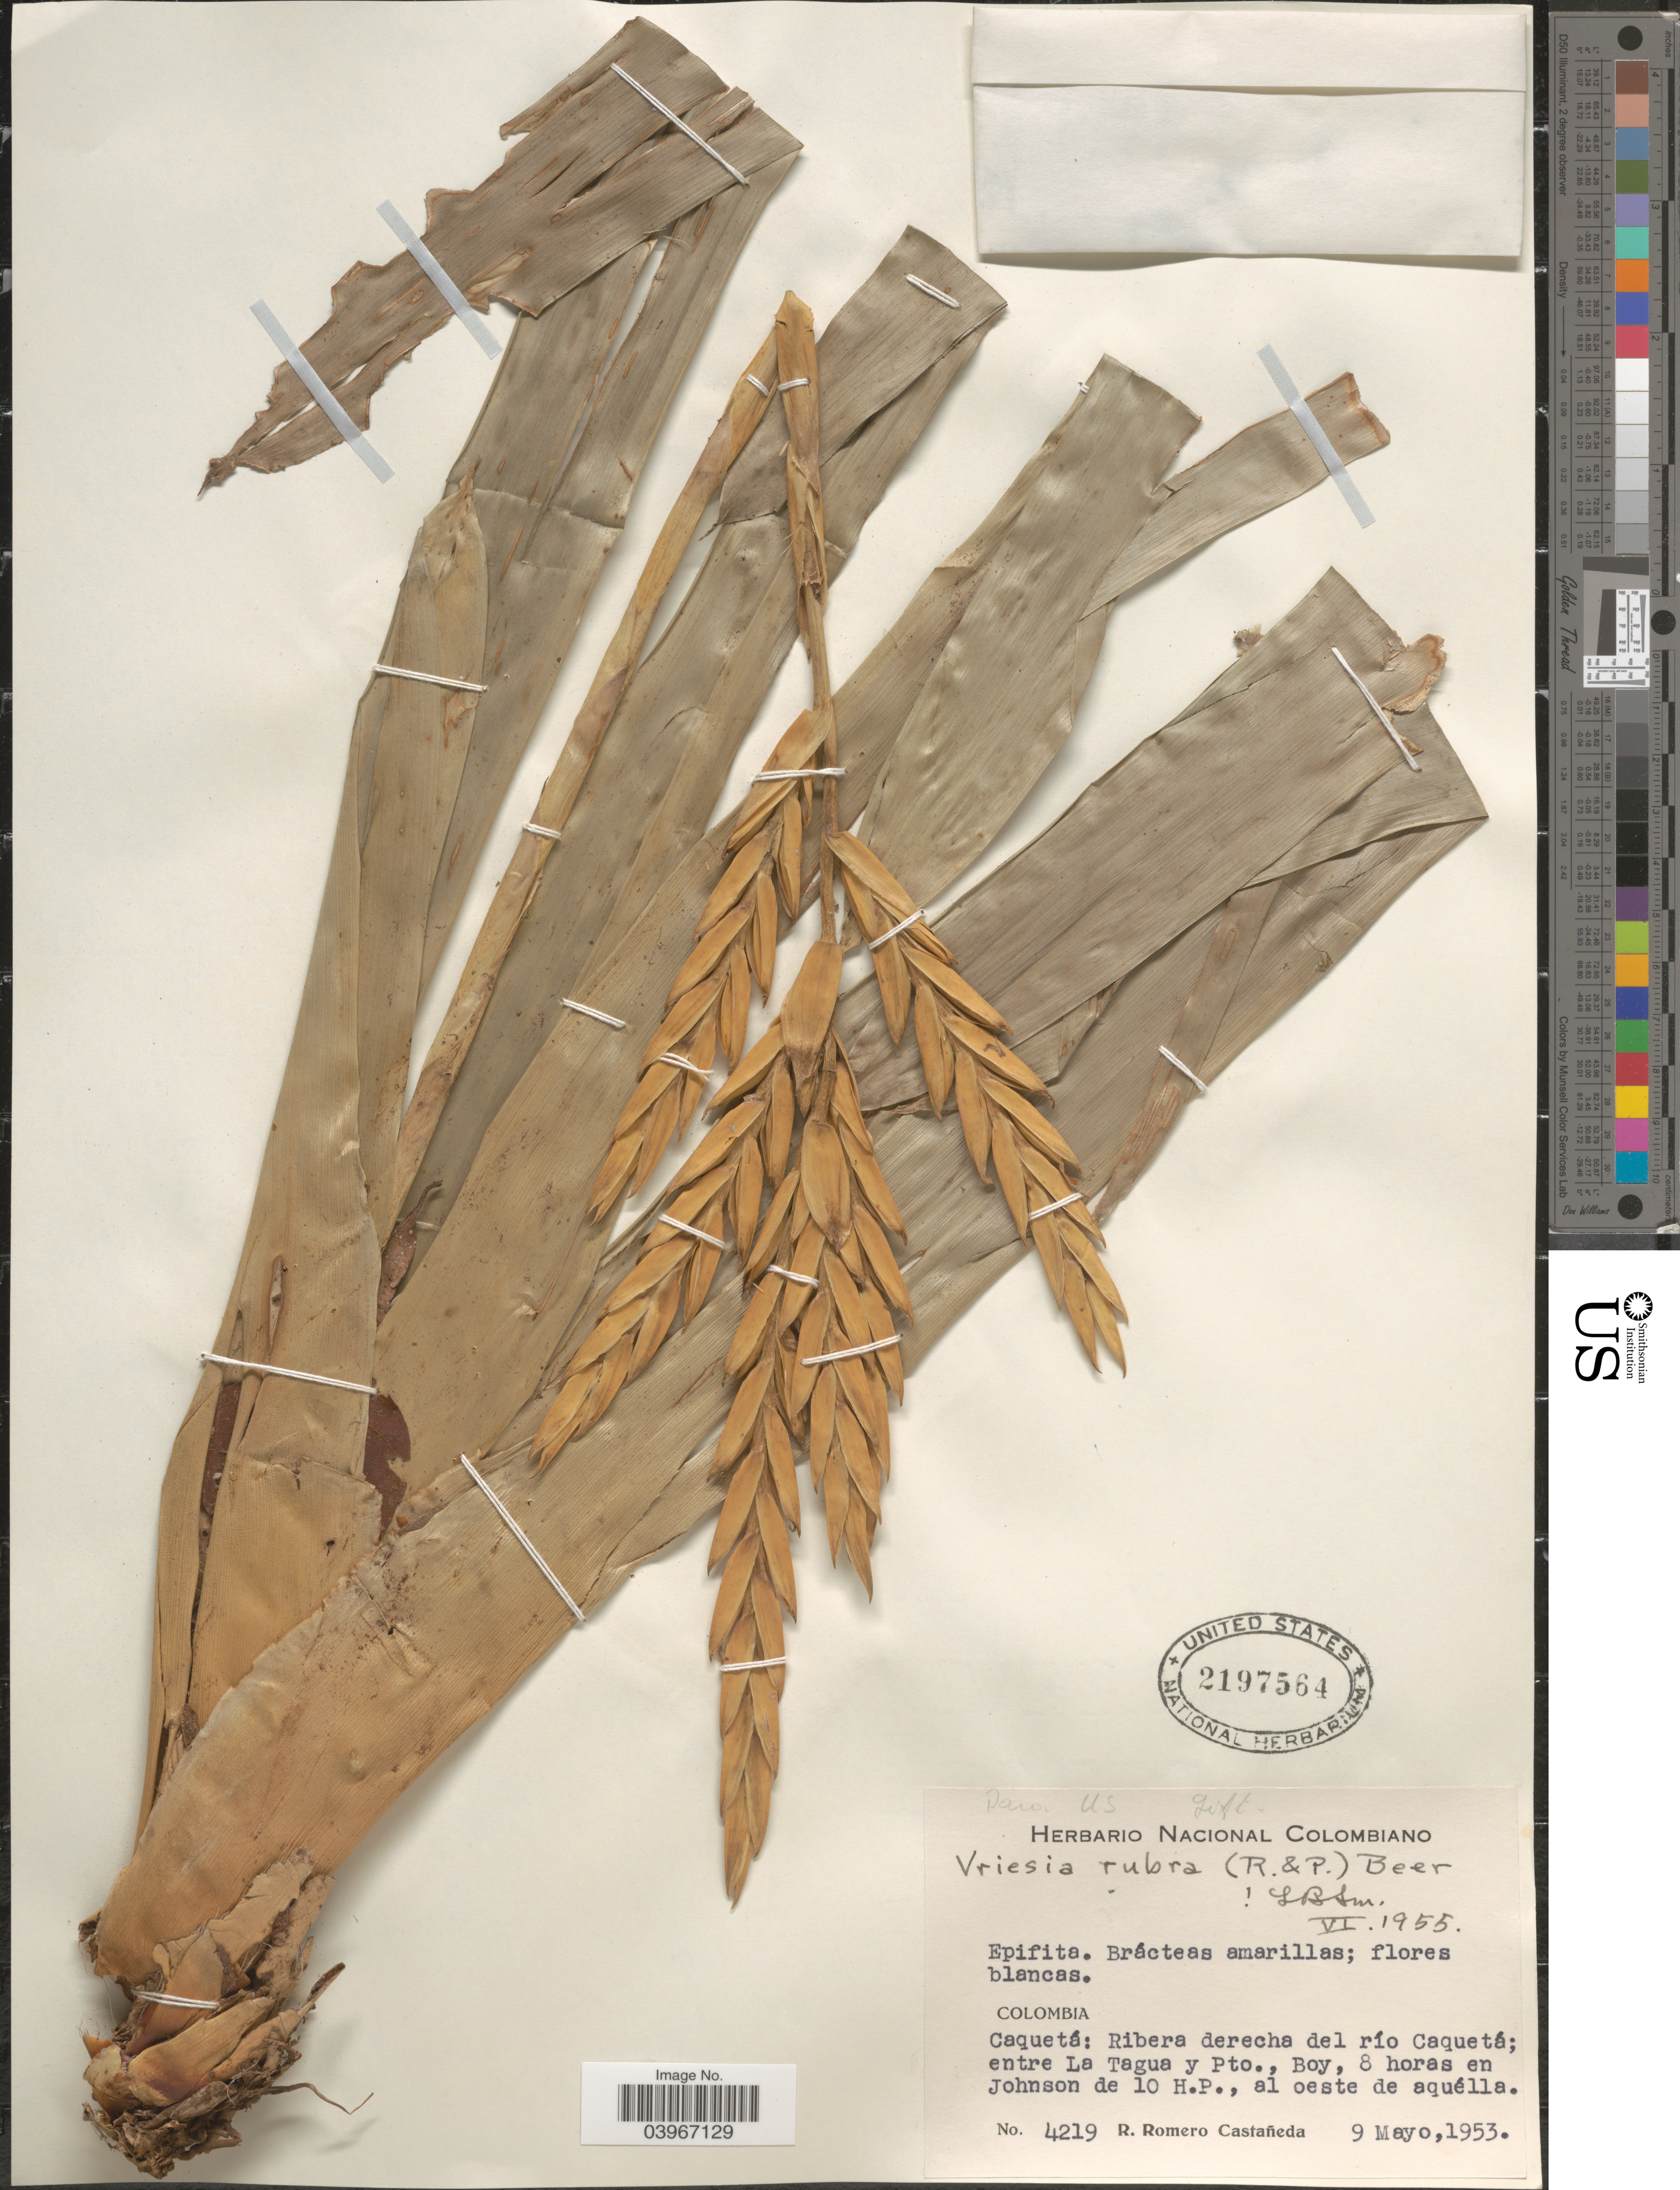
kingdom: Plantae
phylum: Tracheophyta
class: Liliopsida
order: Poales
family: Bromeliaceae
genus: Vriesea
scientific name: Vriesea rubra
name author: (Ruiz & Pav.) Beer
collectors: R. Romero Castañeda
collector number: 4219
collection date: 1953-05-09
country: Colombia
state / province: Caquetá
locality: Ribera derecha del río Caquetá; entre La Tagua y Pto., Boy, 8 horas en Johnson de 10 H.P., al oeste de aquélla.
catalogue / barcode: US 2197564